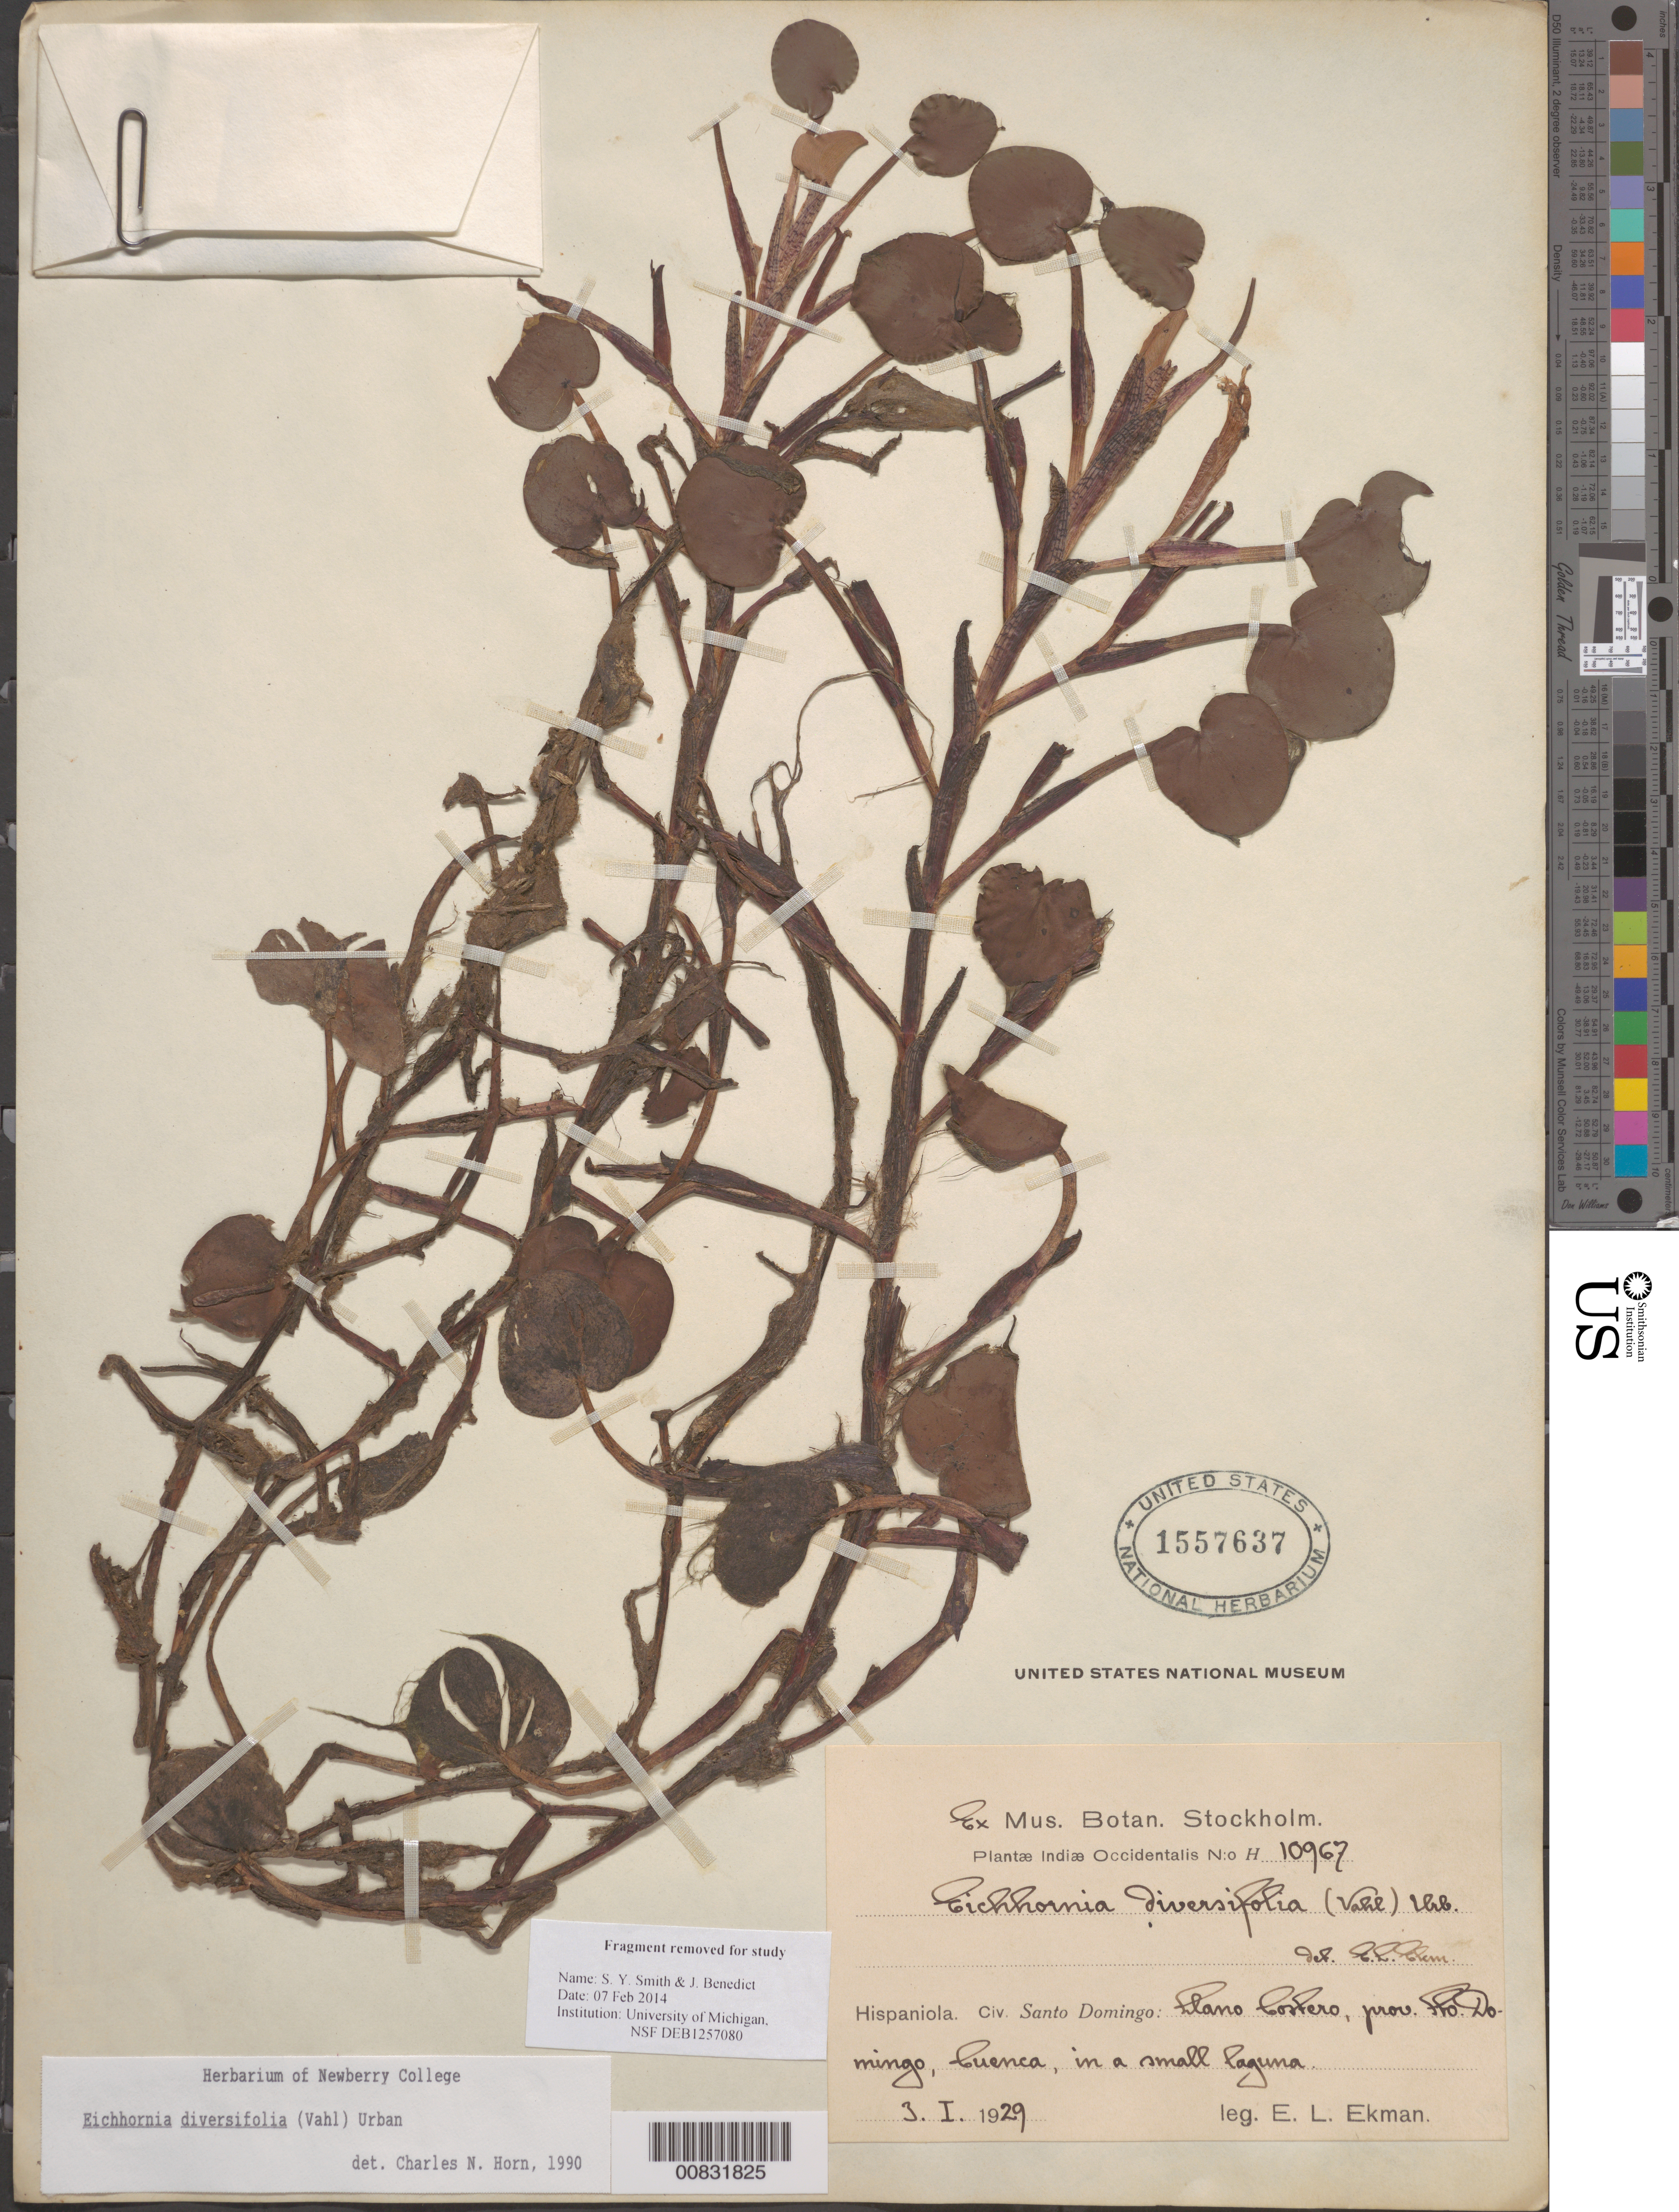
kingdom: Plantae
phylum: Tracheophyta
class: Liliopsida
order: Commelinales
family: Pontederiaceae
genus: Eichhornia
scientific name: Eichhornia diversifolia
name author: (Vahl) Urb.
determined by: Horn, Charles N.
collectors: E. L. Ekman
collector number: H 10967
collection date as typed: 03 Jan 1929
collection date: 1929-01-03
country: Dominican Republic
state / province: Distrito Nacional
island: Hispaniola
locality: Plano Costero, Prov. Sto. Domingo, Cuenca in a small laguna.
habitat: Cuenca in a small laguna.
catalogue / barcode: US 1557637